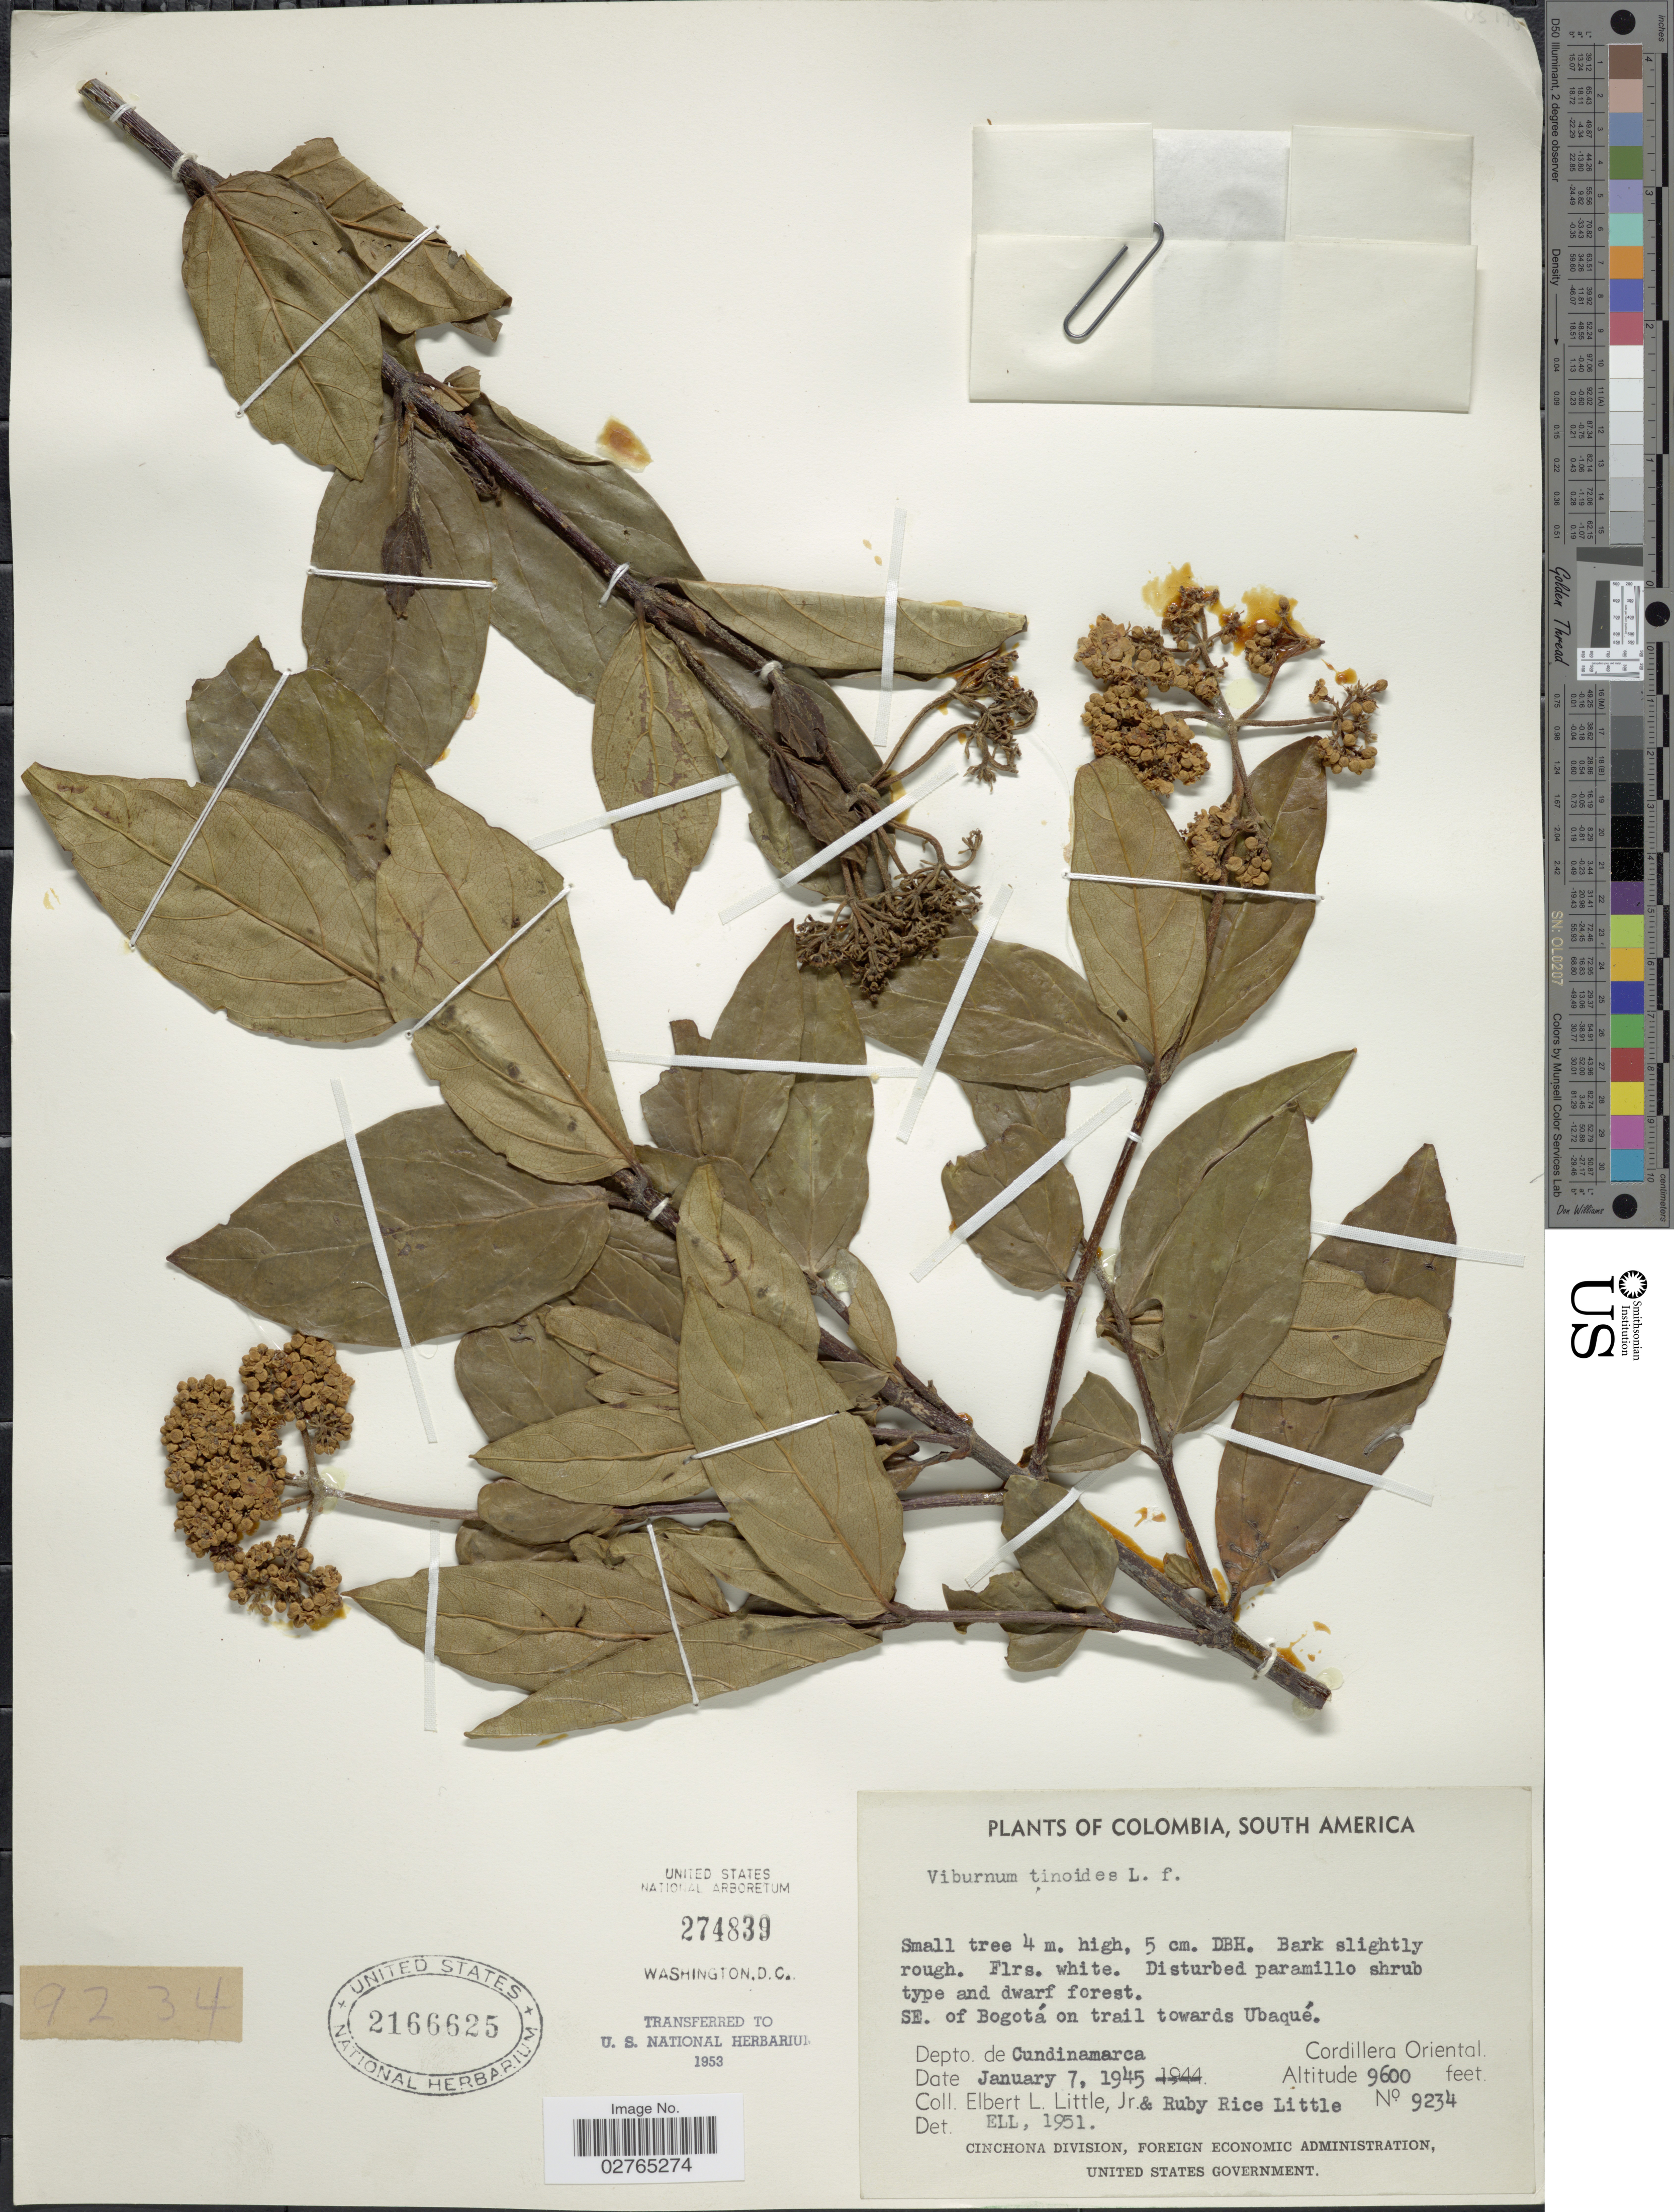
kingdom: Plantae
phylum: Tracheophyta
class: Magnoliopsida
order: Dipsacales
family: Viburnaceae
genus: Viburnum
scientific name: Viburnum tinoides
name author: L. f.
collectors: E. L. Little & R. R. Little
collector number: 9234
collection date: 1945-01-07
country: Colombia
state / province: Cundinamarca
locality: Cordillera Oriental. SE. of Bogotá on trail towards Ubaqué. Depto. de Cundinamarca.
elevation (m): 2926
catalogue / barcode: US 2166625